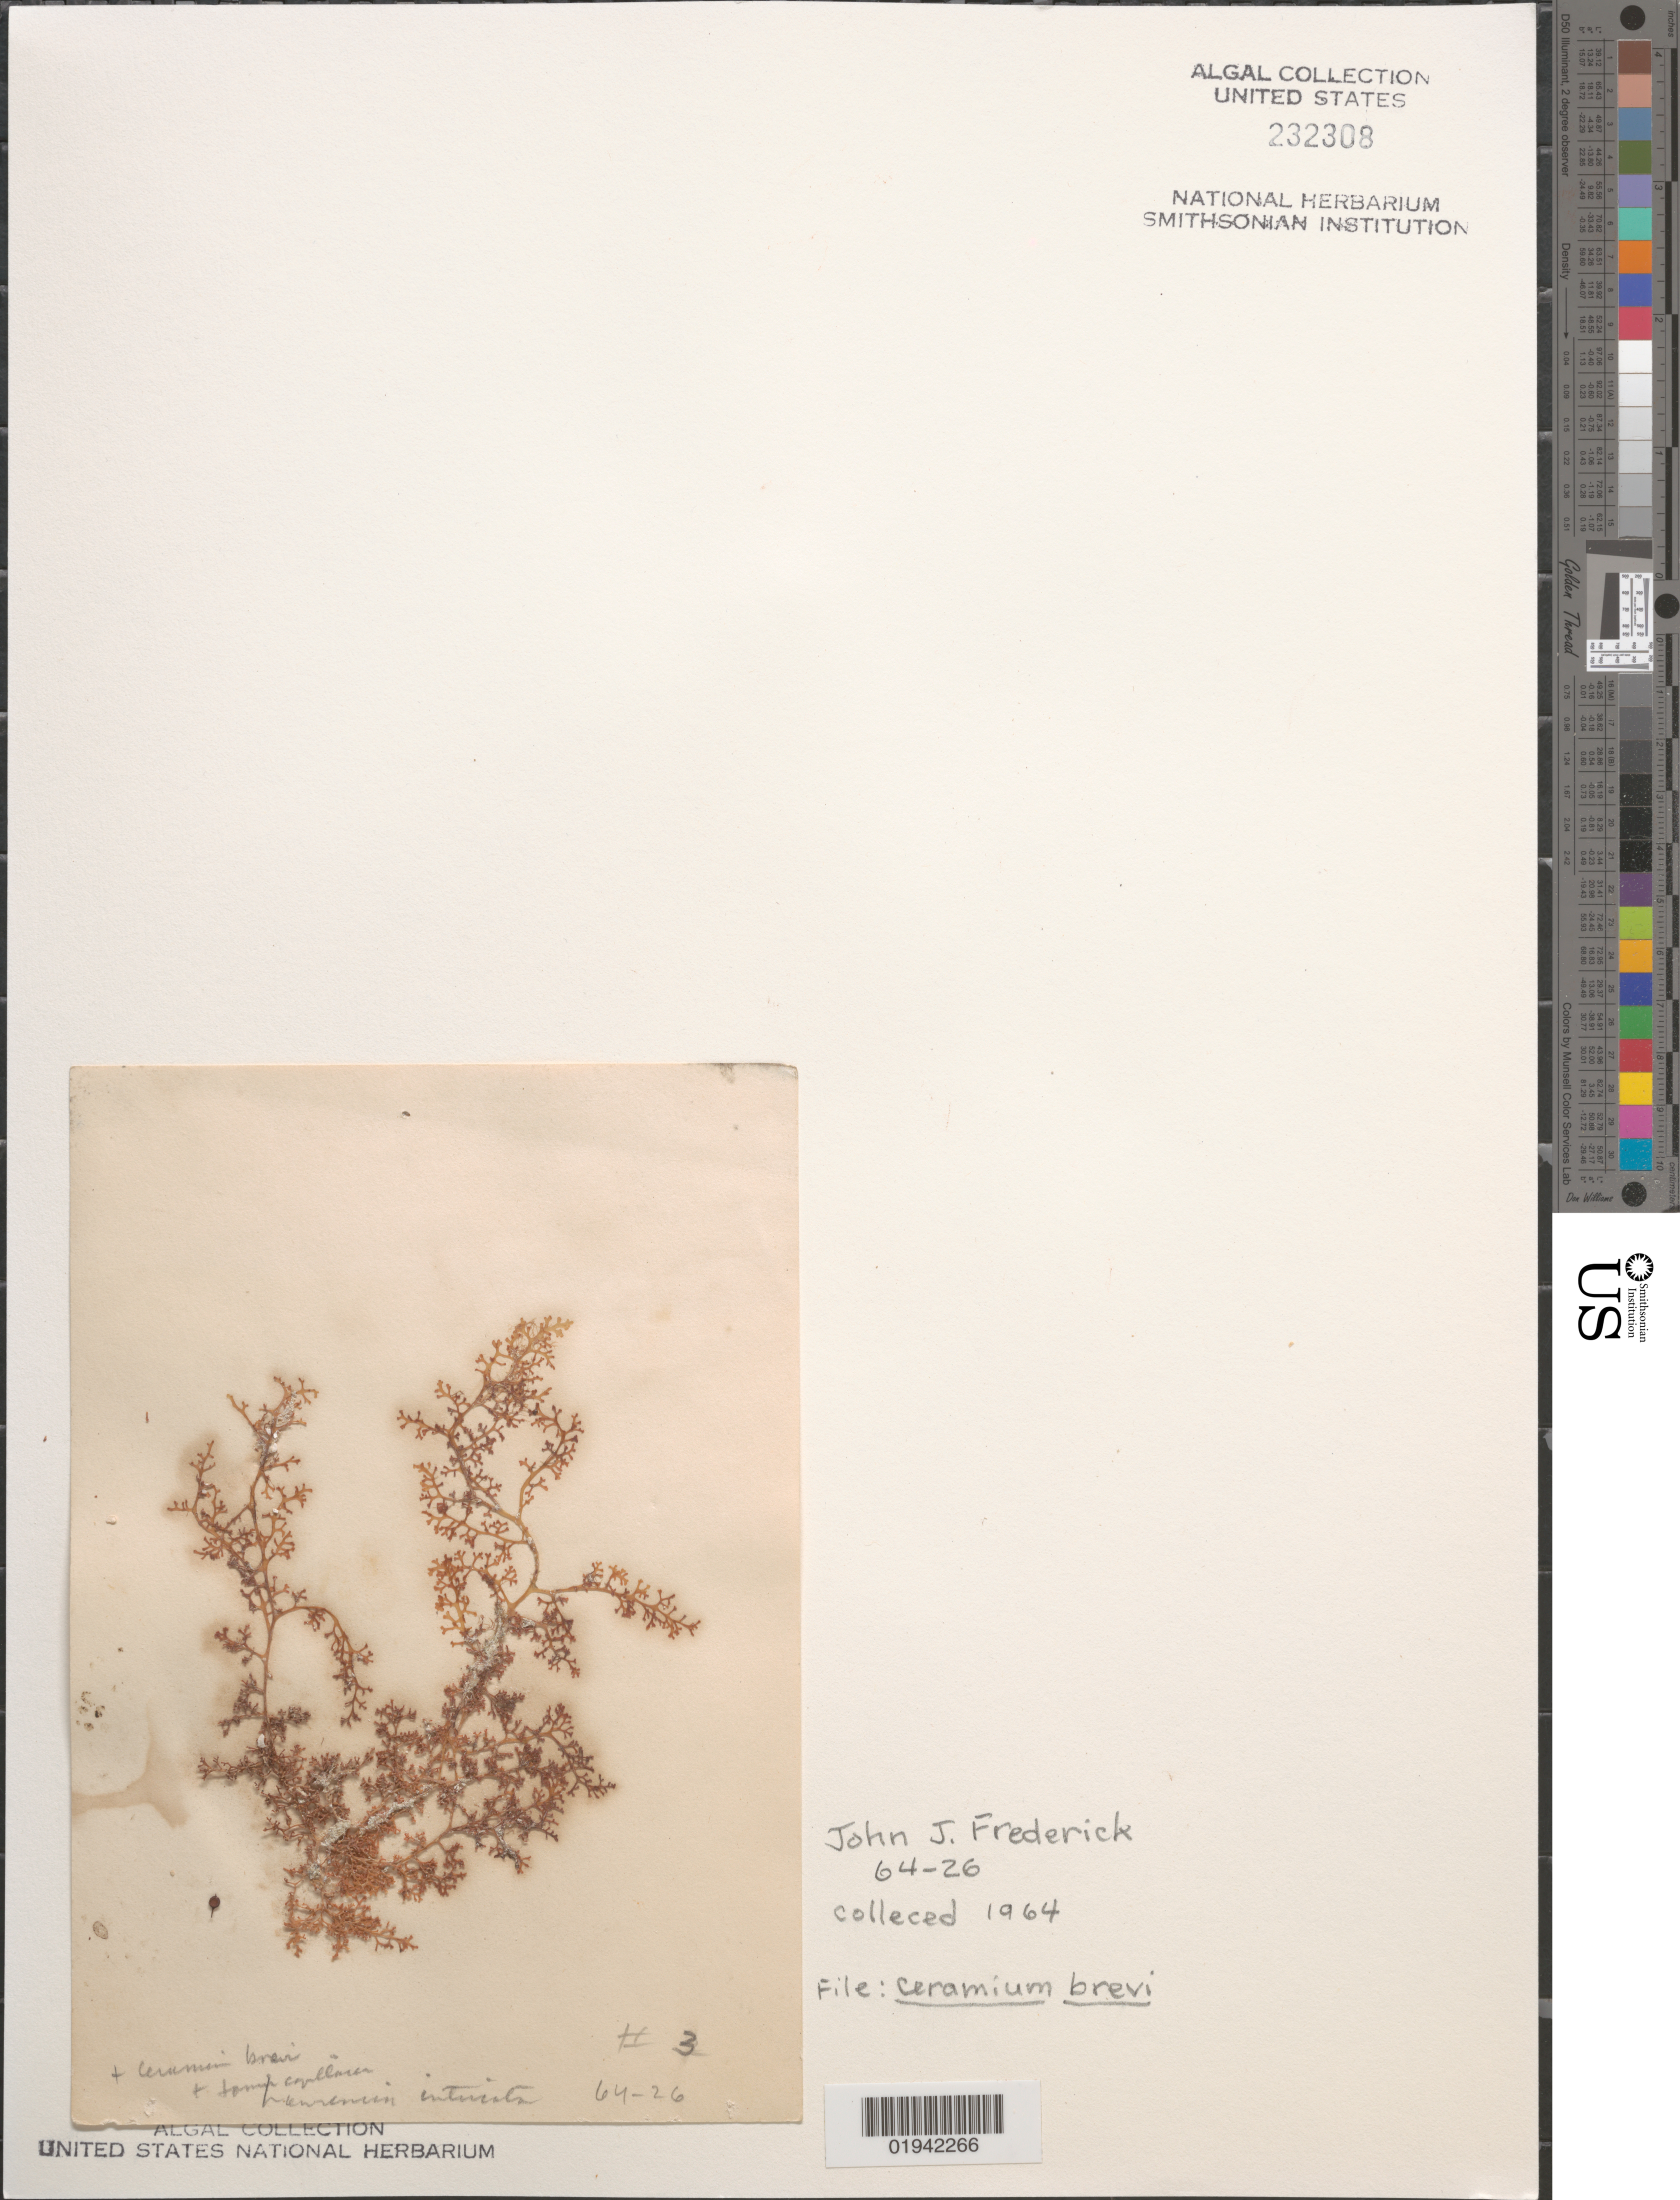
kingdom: Plantae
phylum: Rhodophyta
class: Florideophyceae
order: Ceramiales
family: Ceramiaceae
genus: Ceramium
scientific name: Ceramium brevi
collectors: J. Frederick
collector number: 64-26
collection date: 1964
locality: #3.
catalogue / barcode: US 232308